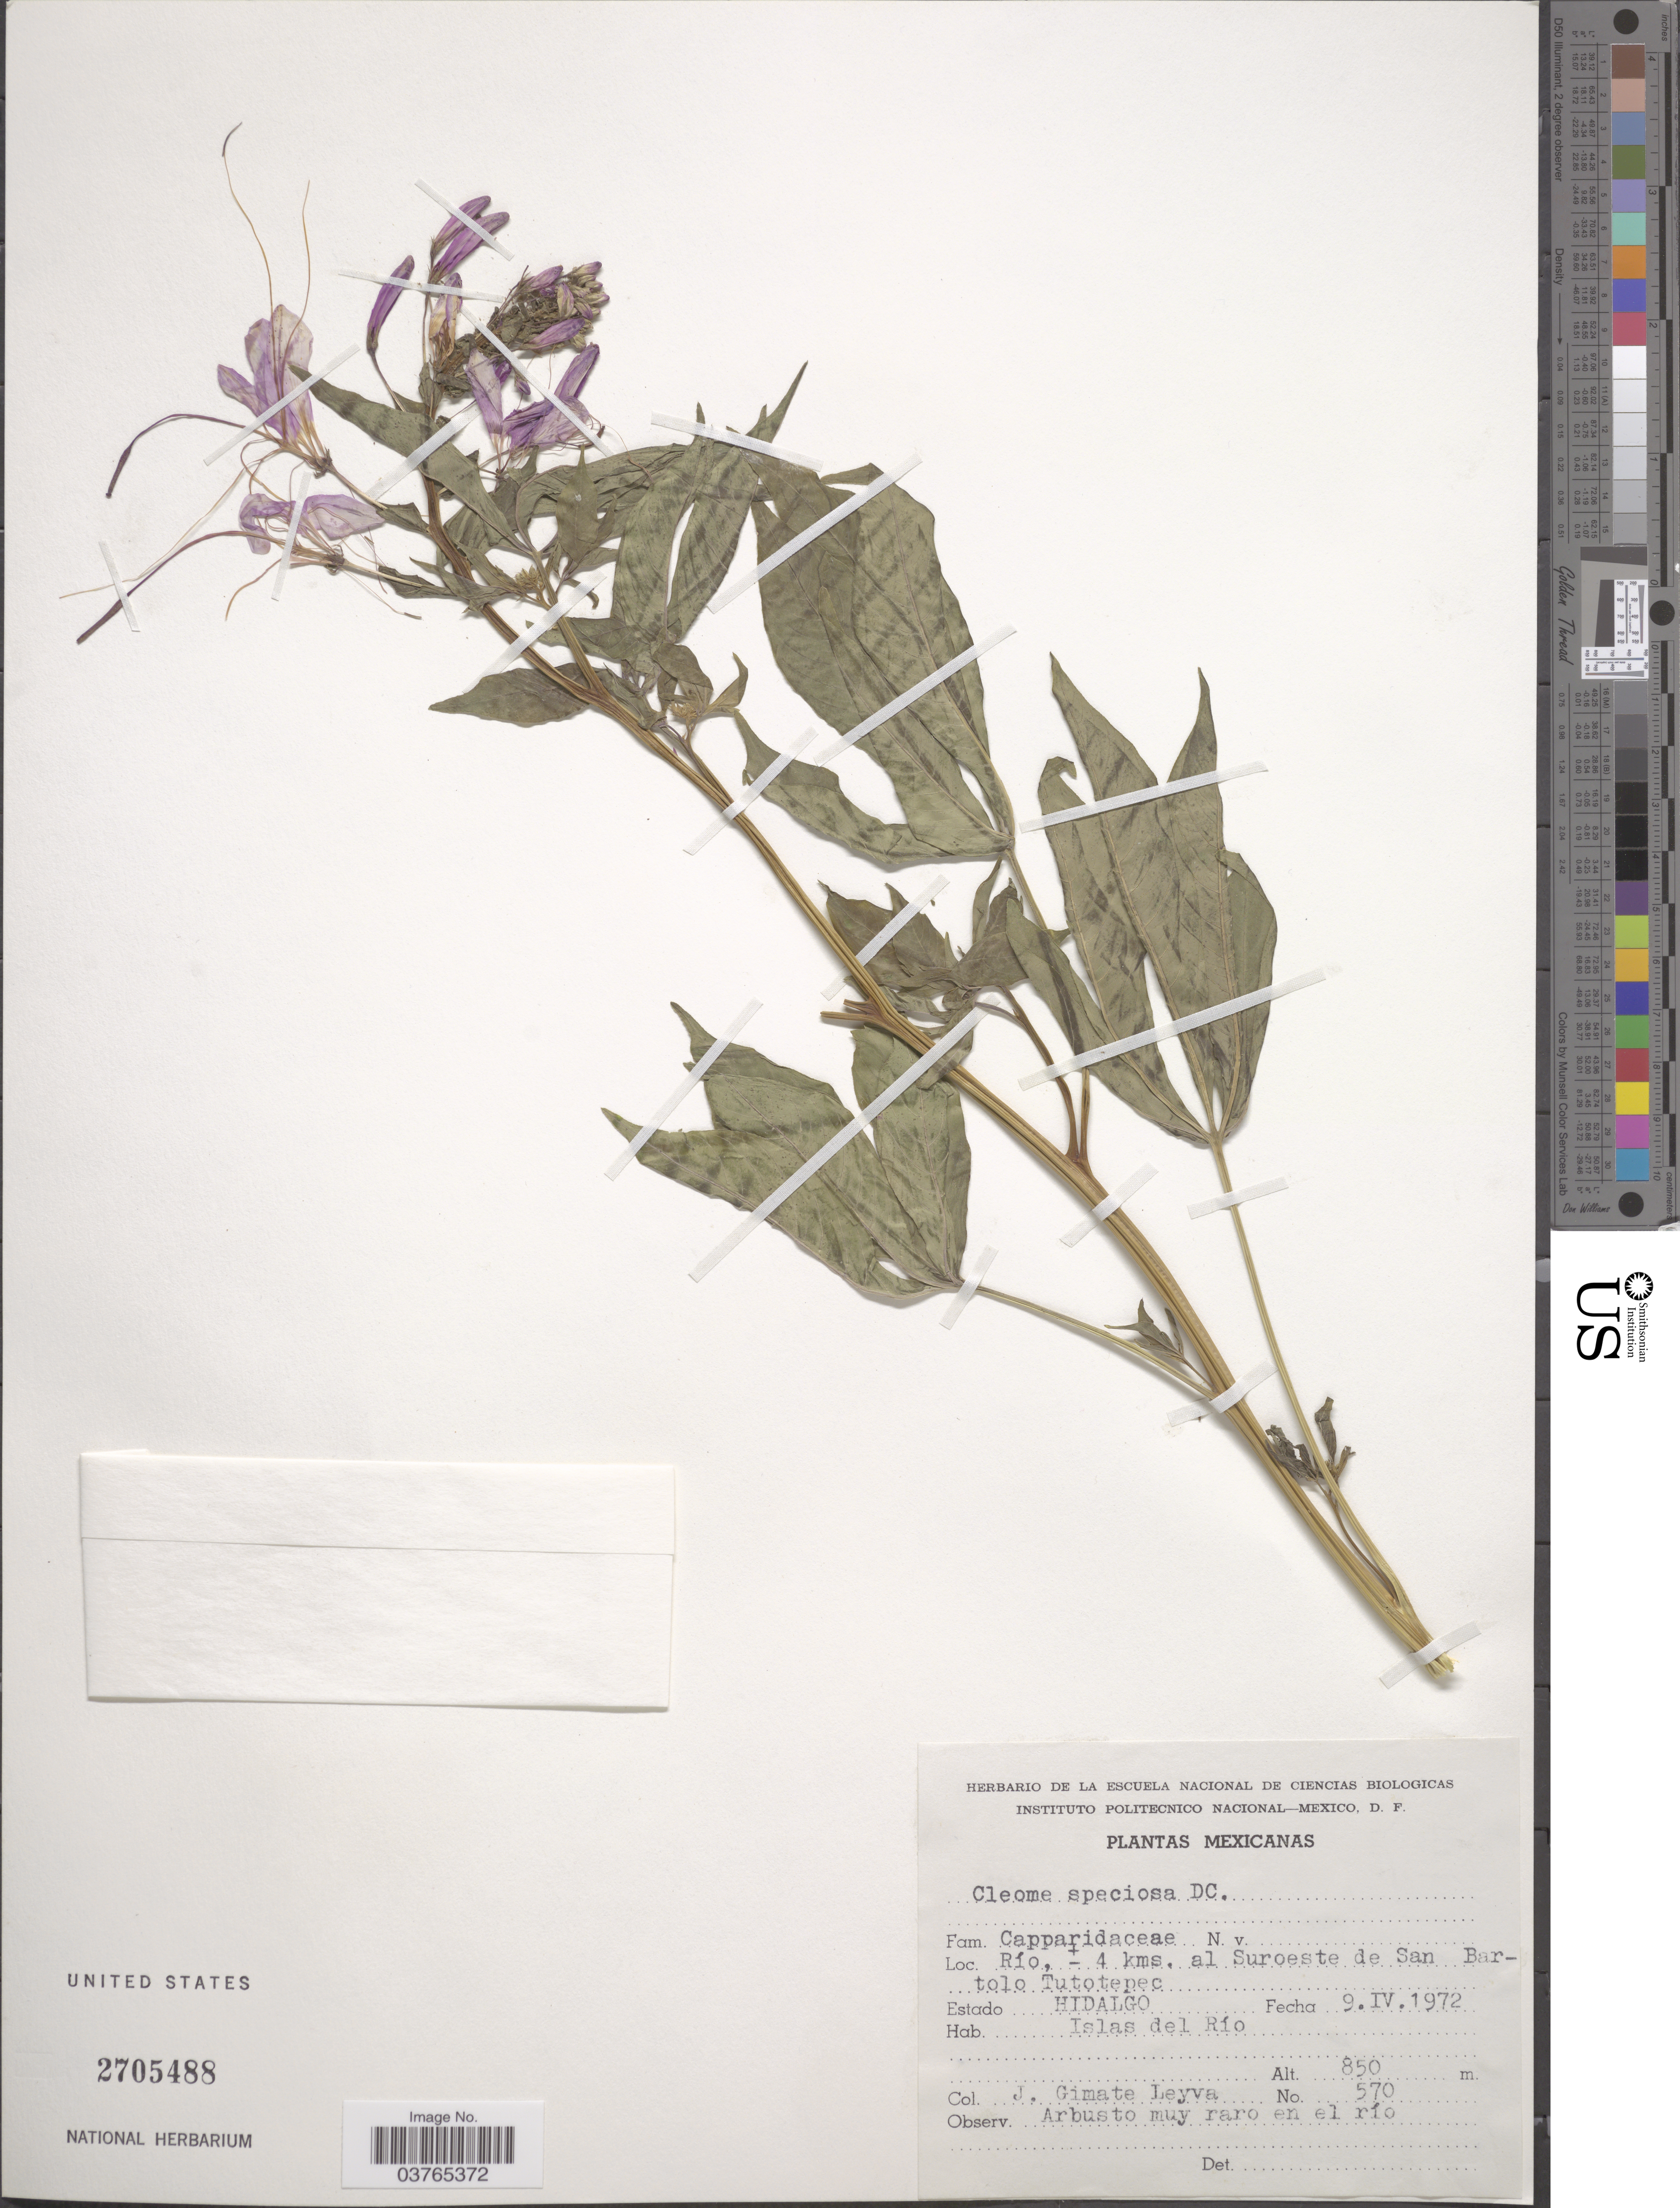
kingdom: Plantae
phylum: Tracheophyta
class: Magnoliopsida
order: Brassicales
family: Cleomaceae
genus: Cleoserrata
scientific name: Cleoserrata speciosa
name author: (Raf.) Iltis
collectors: J. Gimate L.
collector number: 570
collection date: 1972-04-09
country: Mexico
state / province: Hidalgo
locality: Mexicanas. Río, - 4 kms. al Suroeste de San Bartolo Tutotepec. Estado Hidalgo. Islas del Río.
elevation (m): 850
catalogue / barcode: US 2705488